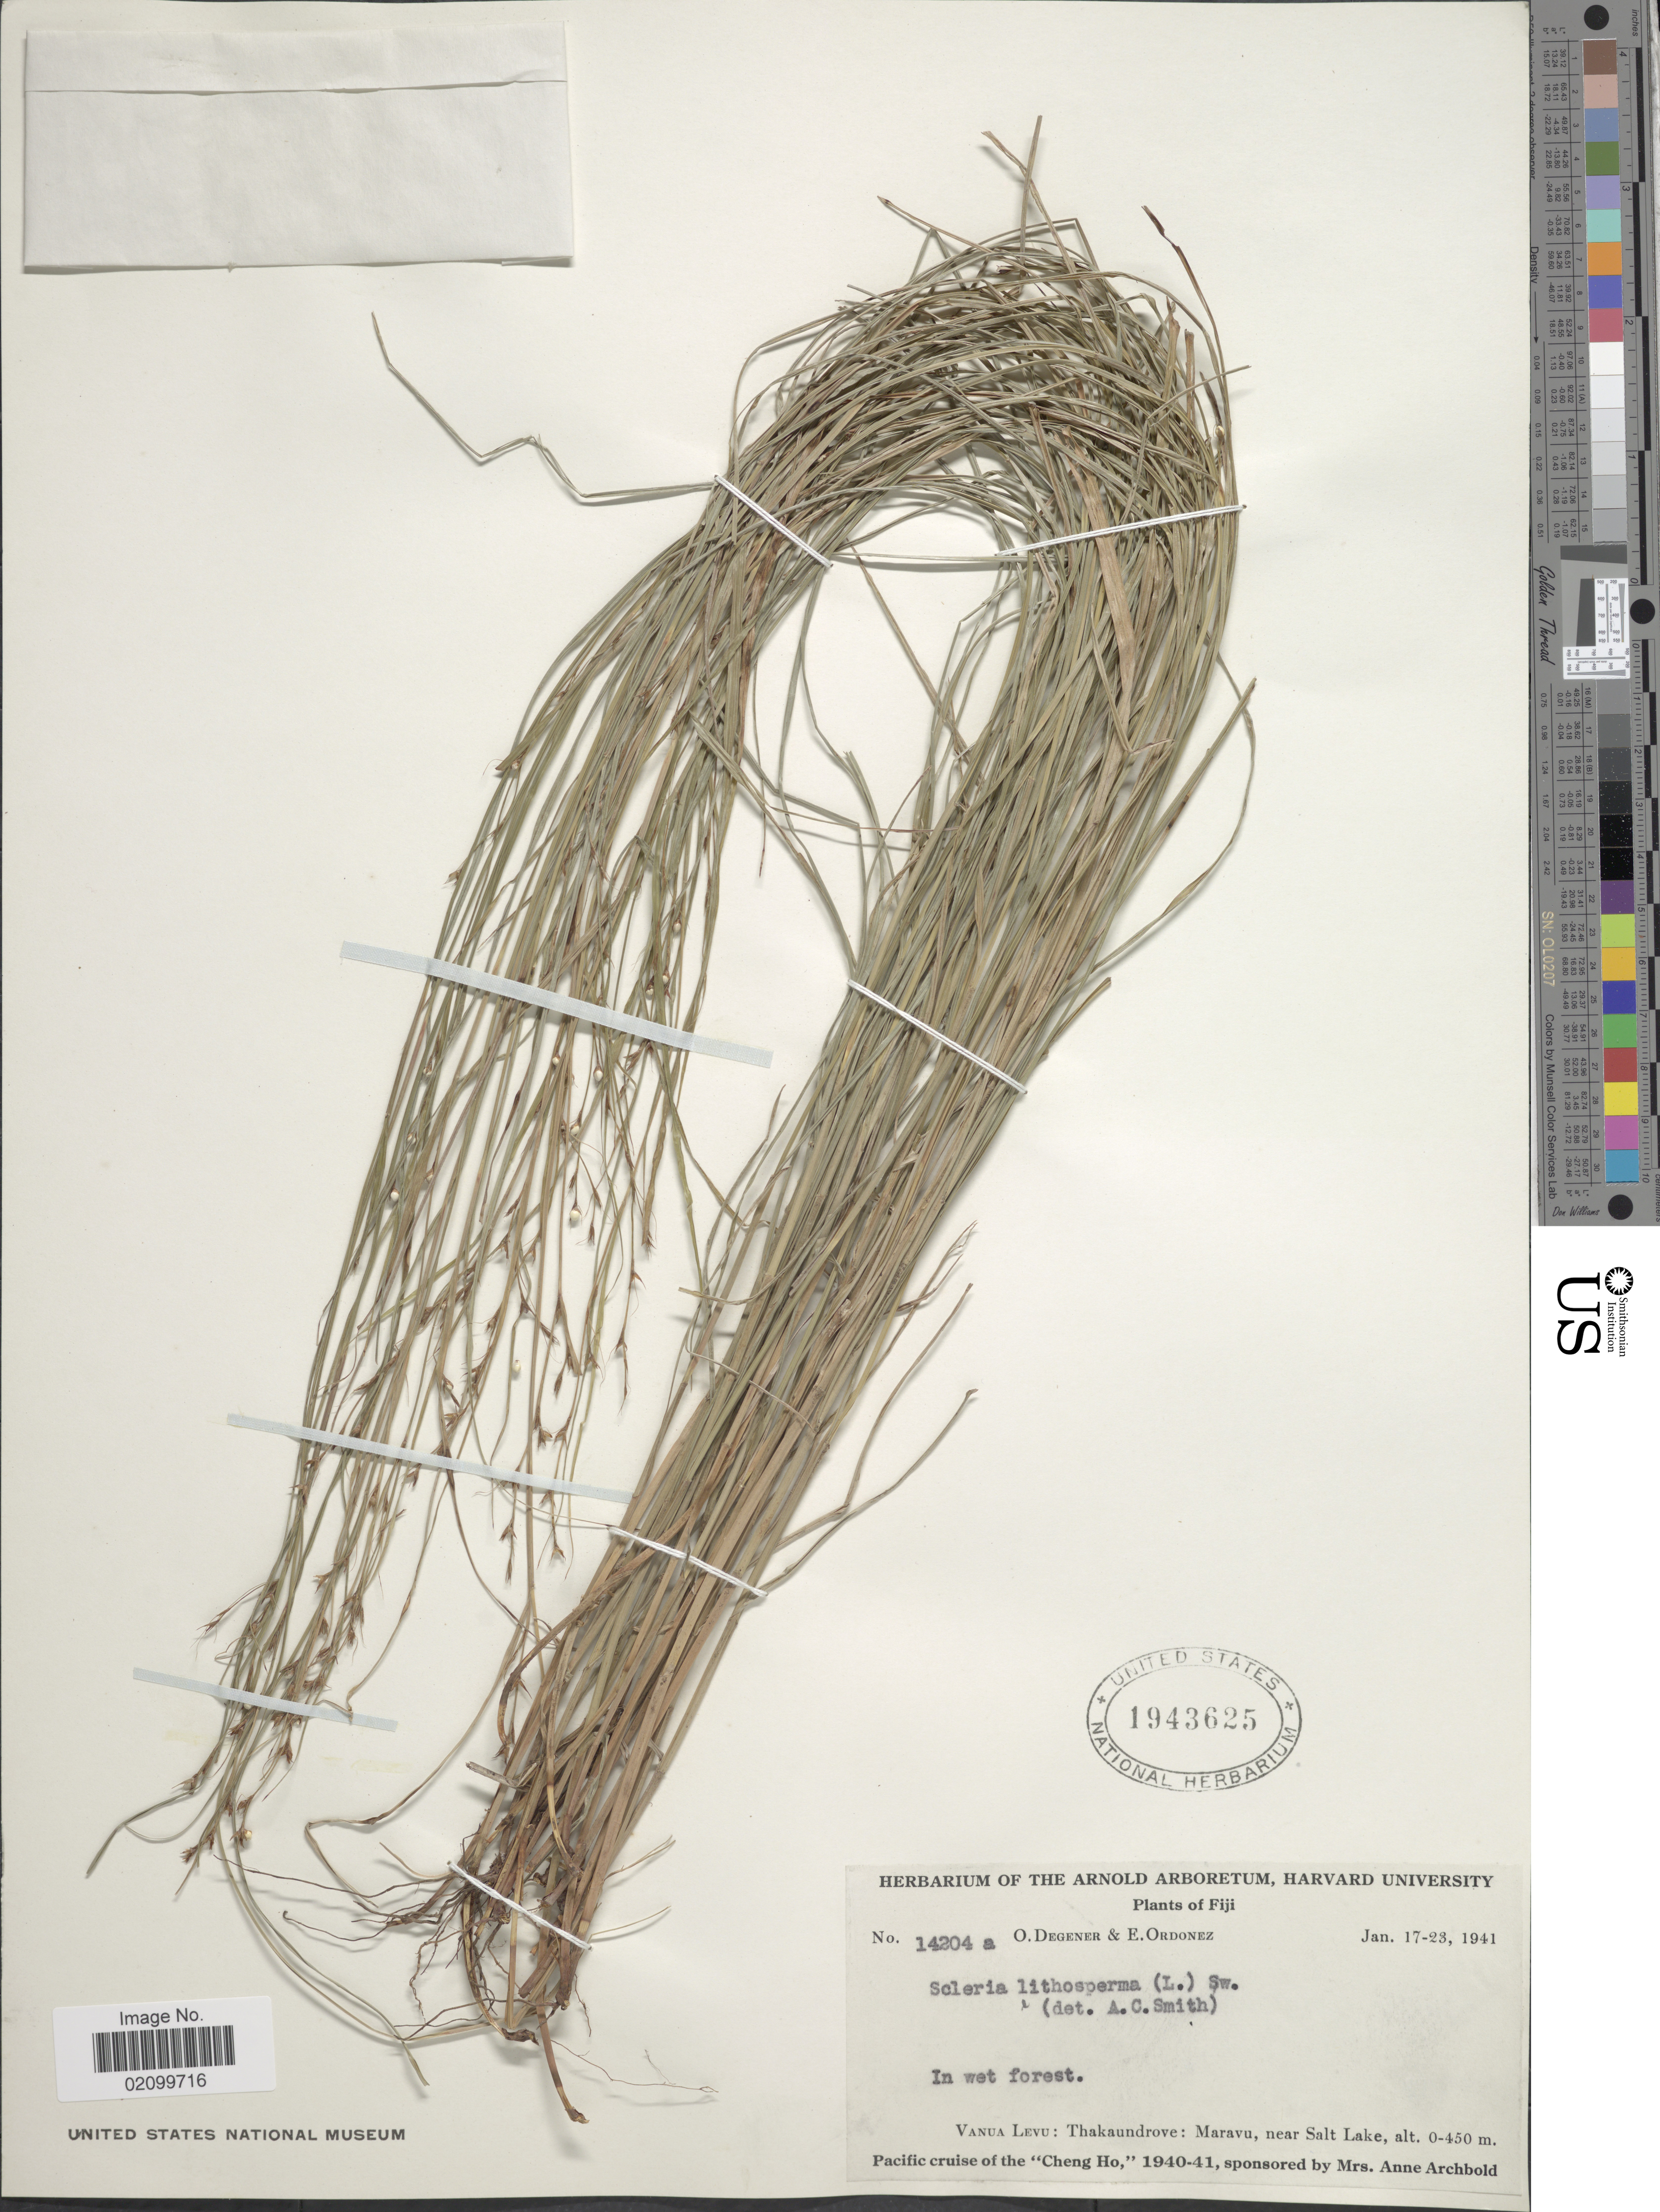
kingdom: Plantae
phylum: Tracheophyta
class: Liliopsida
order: Poales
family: Cyperaceae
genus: Scleria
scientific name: Scleria lithosperma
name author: (L.) Sw.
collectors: O. Degener & E. Ordonez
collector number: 14204A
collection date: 1941-01-17/1941-01-23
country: Fiji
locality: Vanua Levu: Thakaundrove: Maravu, near Salt Lake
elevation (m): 0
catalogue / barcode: US 1943625